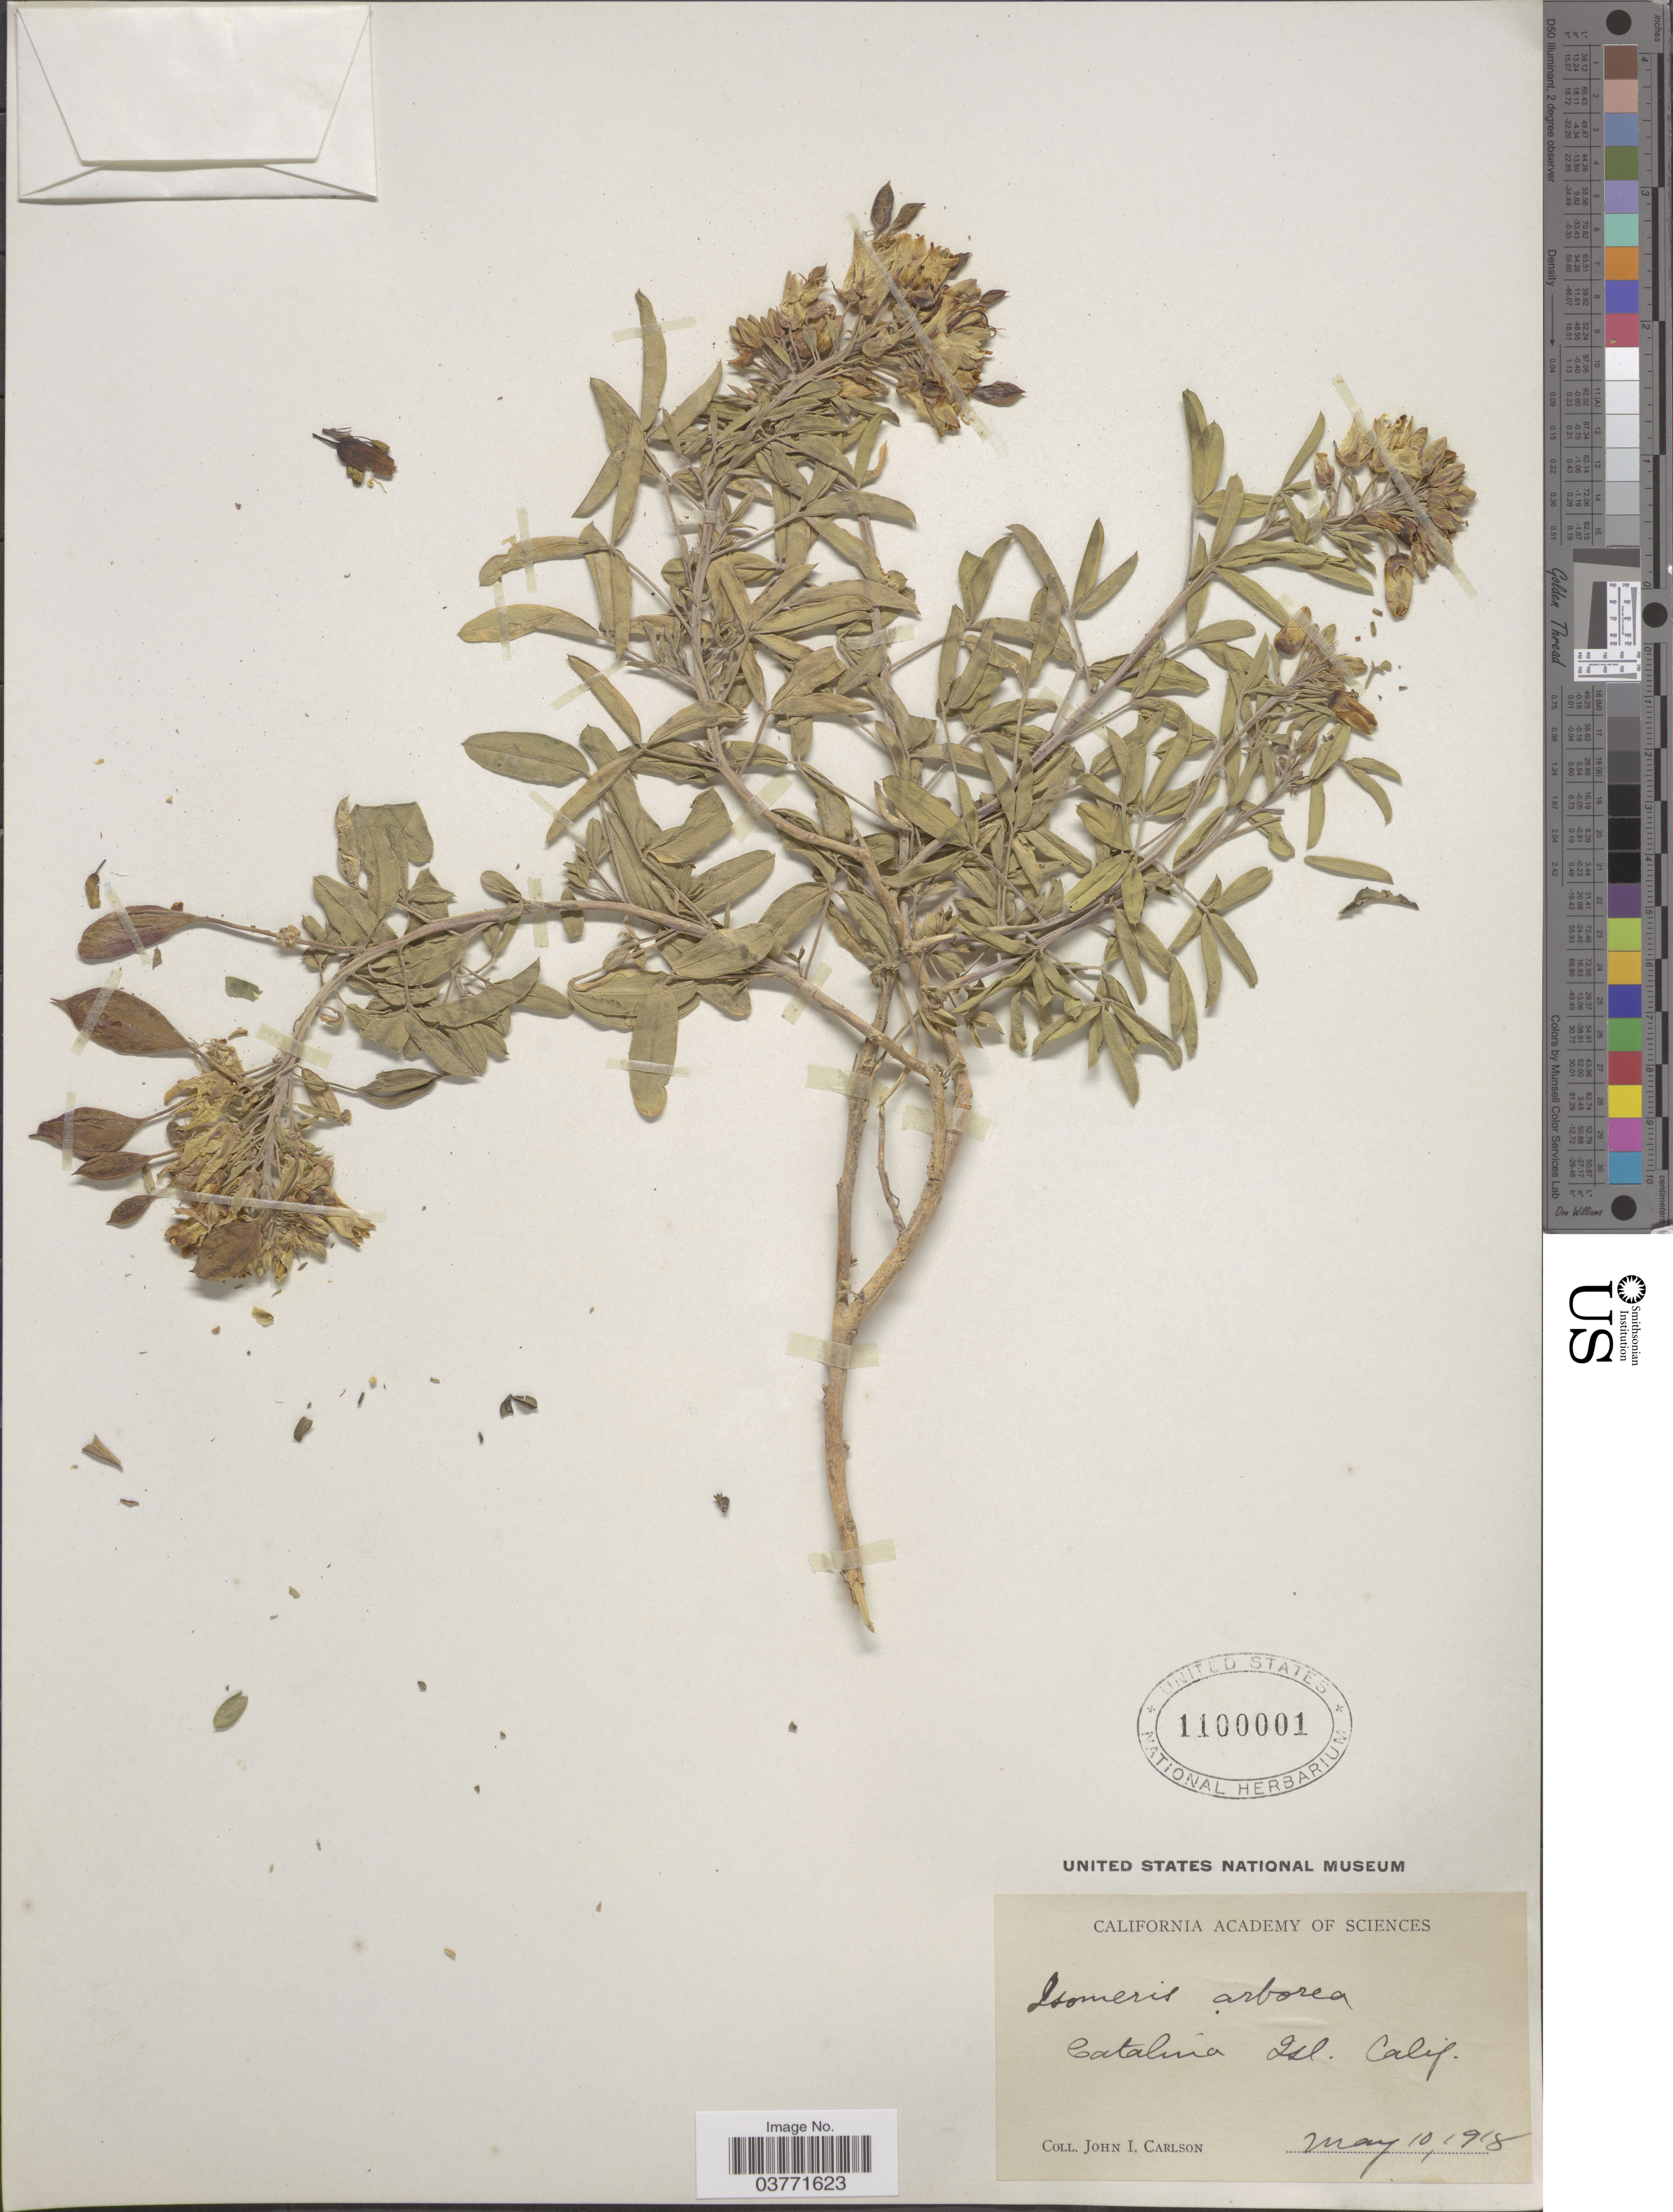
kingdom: Plantae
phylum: Tracheophyta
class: Magnoliopsida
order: Brassicales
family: Cleomaceae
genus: Cleomella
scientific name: Cleomella arborea var. arborea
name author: (Nutt.) Roalson & J.C. Hall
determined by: Strong, Mark T., (BOT), Smithsonian Institution - National Museum of Natural History (UNITED STATES)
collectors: J. Carlson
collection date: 1918-05-10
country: United States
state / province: California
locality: Catalina Isl.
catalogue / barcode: US 1100001